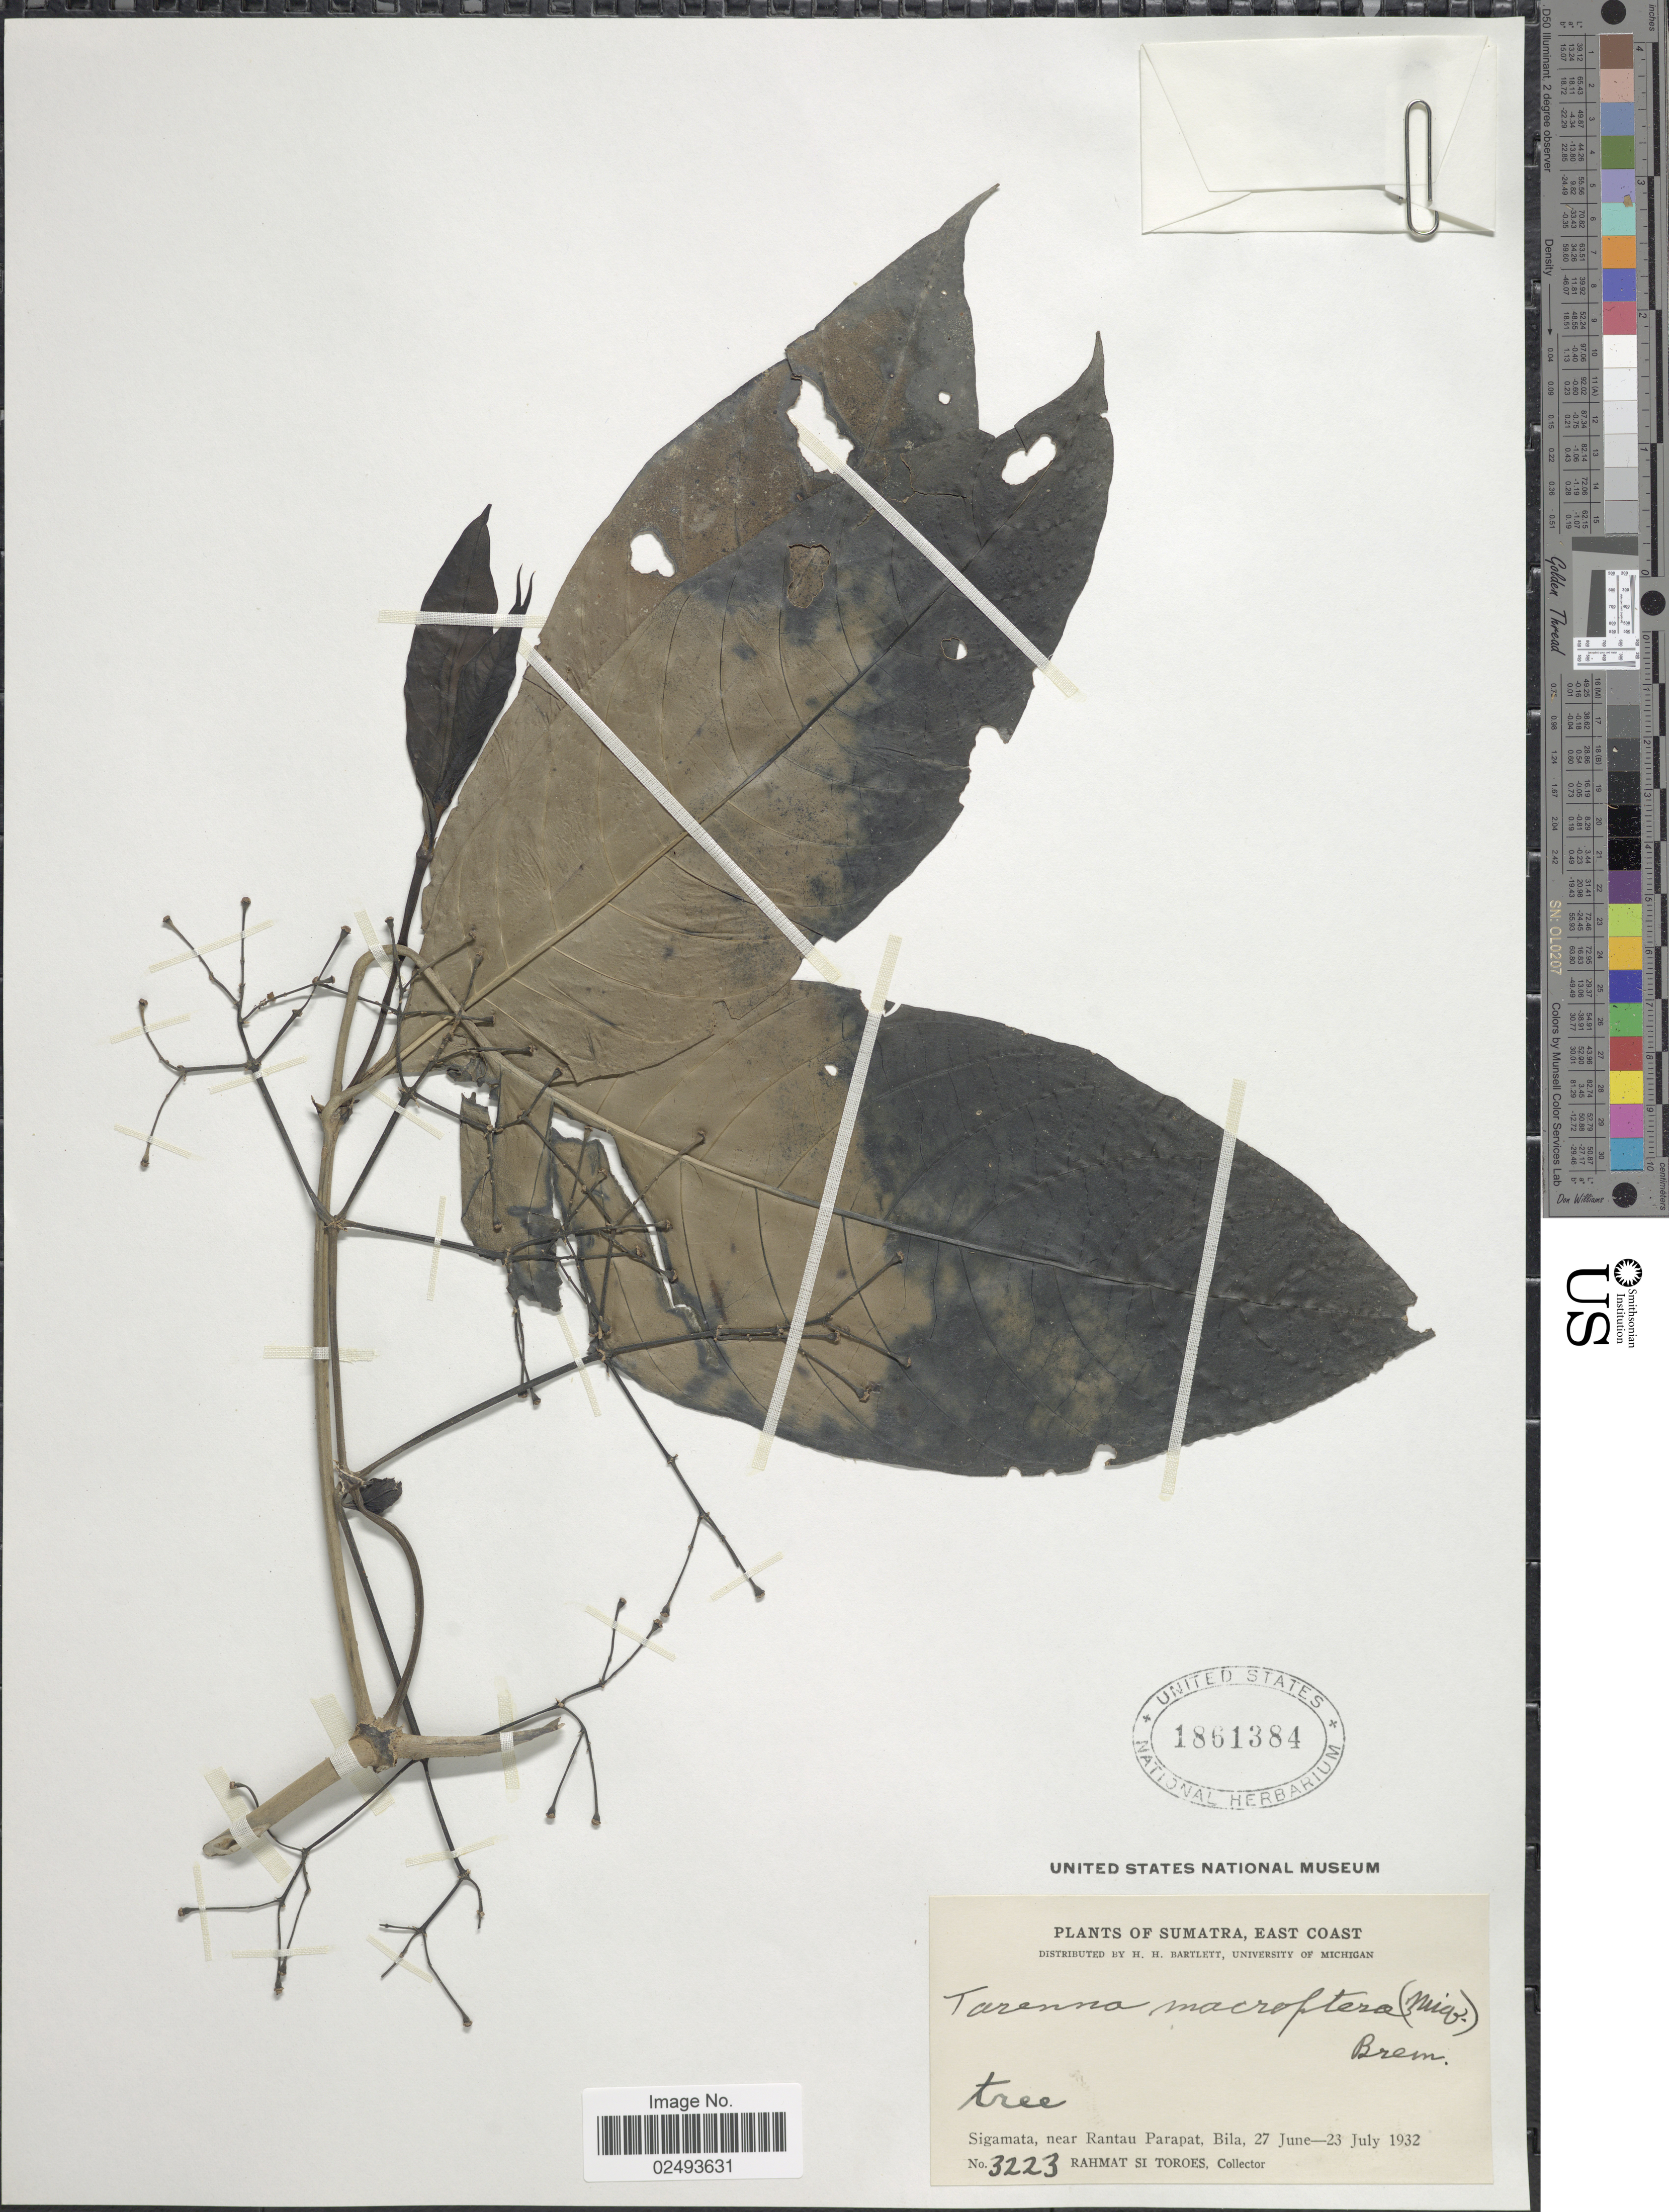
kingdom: Plantae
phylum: Tracheophyta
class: Magnoliopsida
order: Gentianales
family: Rubiaceae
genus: Tarenna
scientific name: Tarenna macroptera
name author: (Miq.) Bremek.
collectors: Rahmat Si Boeea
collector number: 3223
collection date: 1932-06-27/1932-07-23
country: Indonesia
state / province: Sumatra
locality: Sumatra, East Coast, Sigamat, near Rantau Parapat, Bila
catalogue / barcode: US 1861384